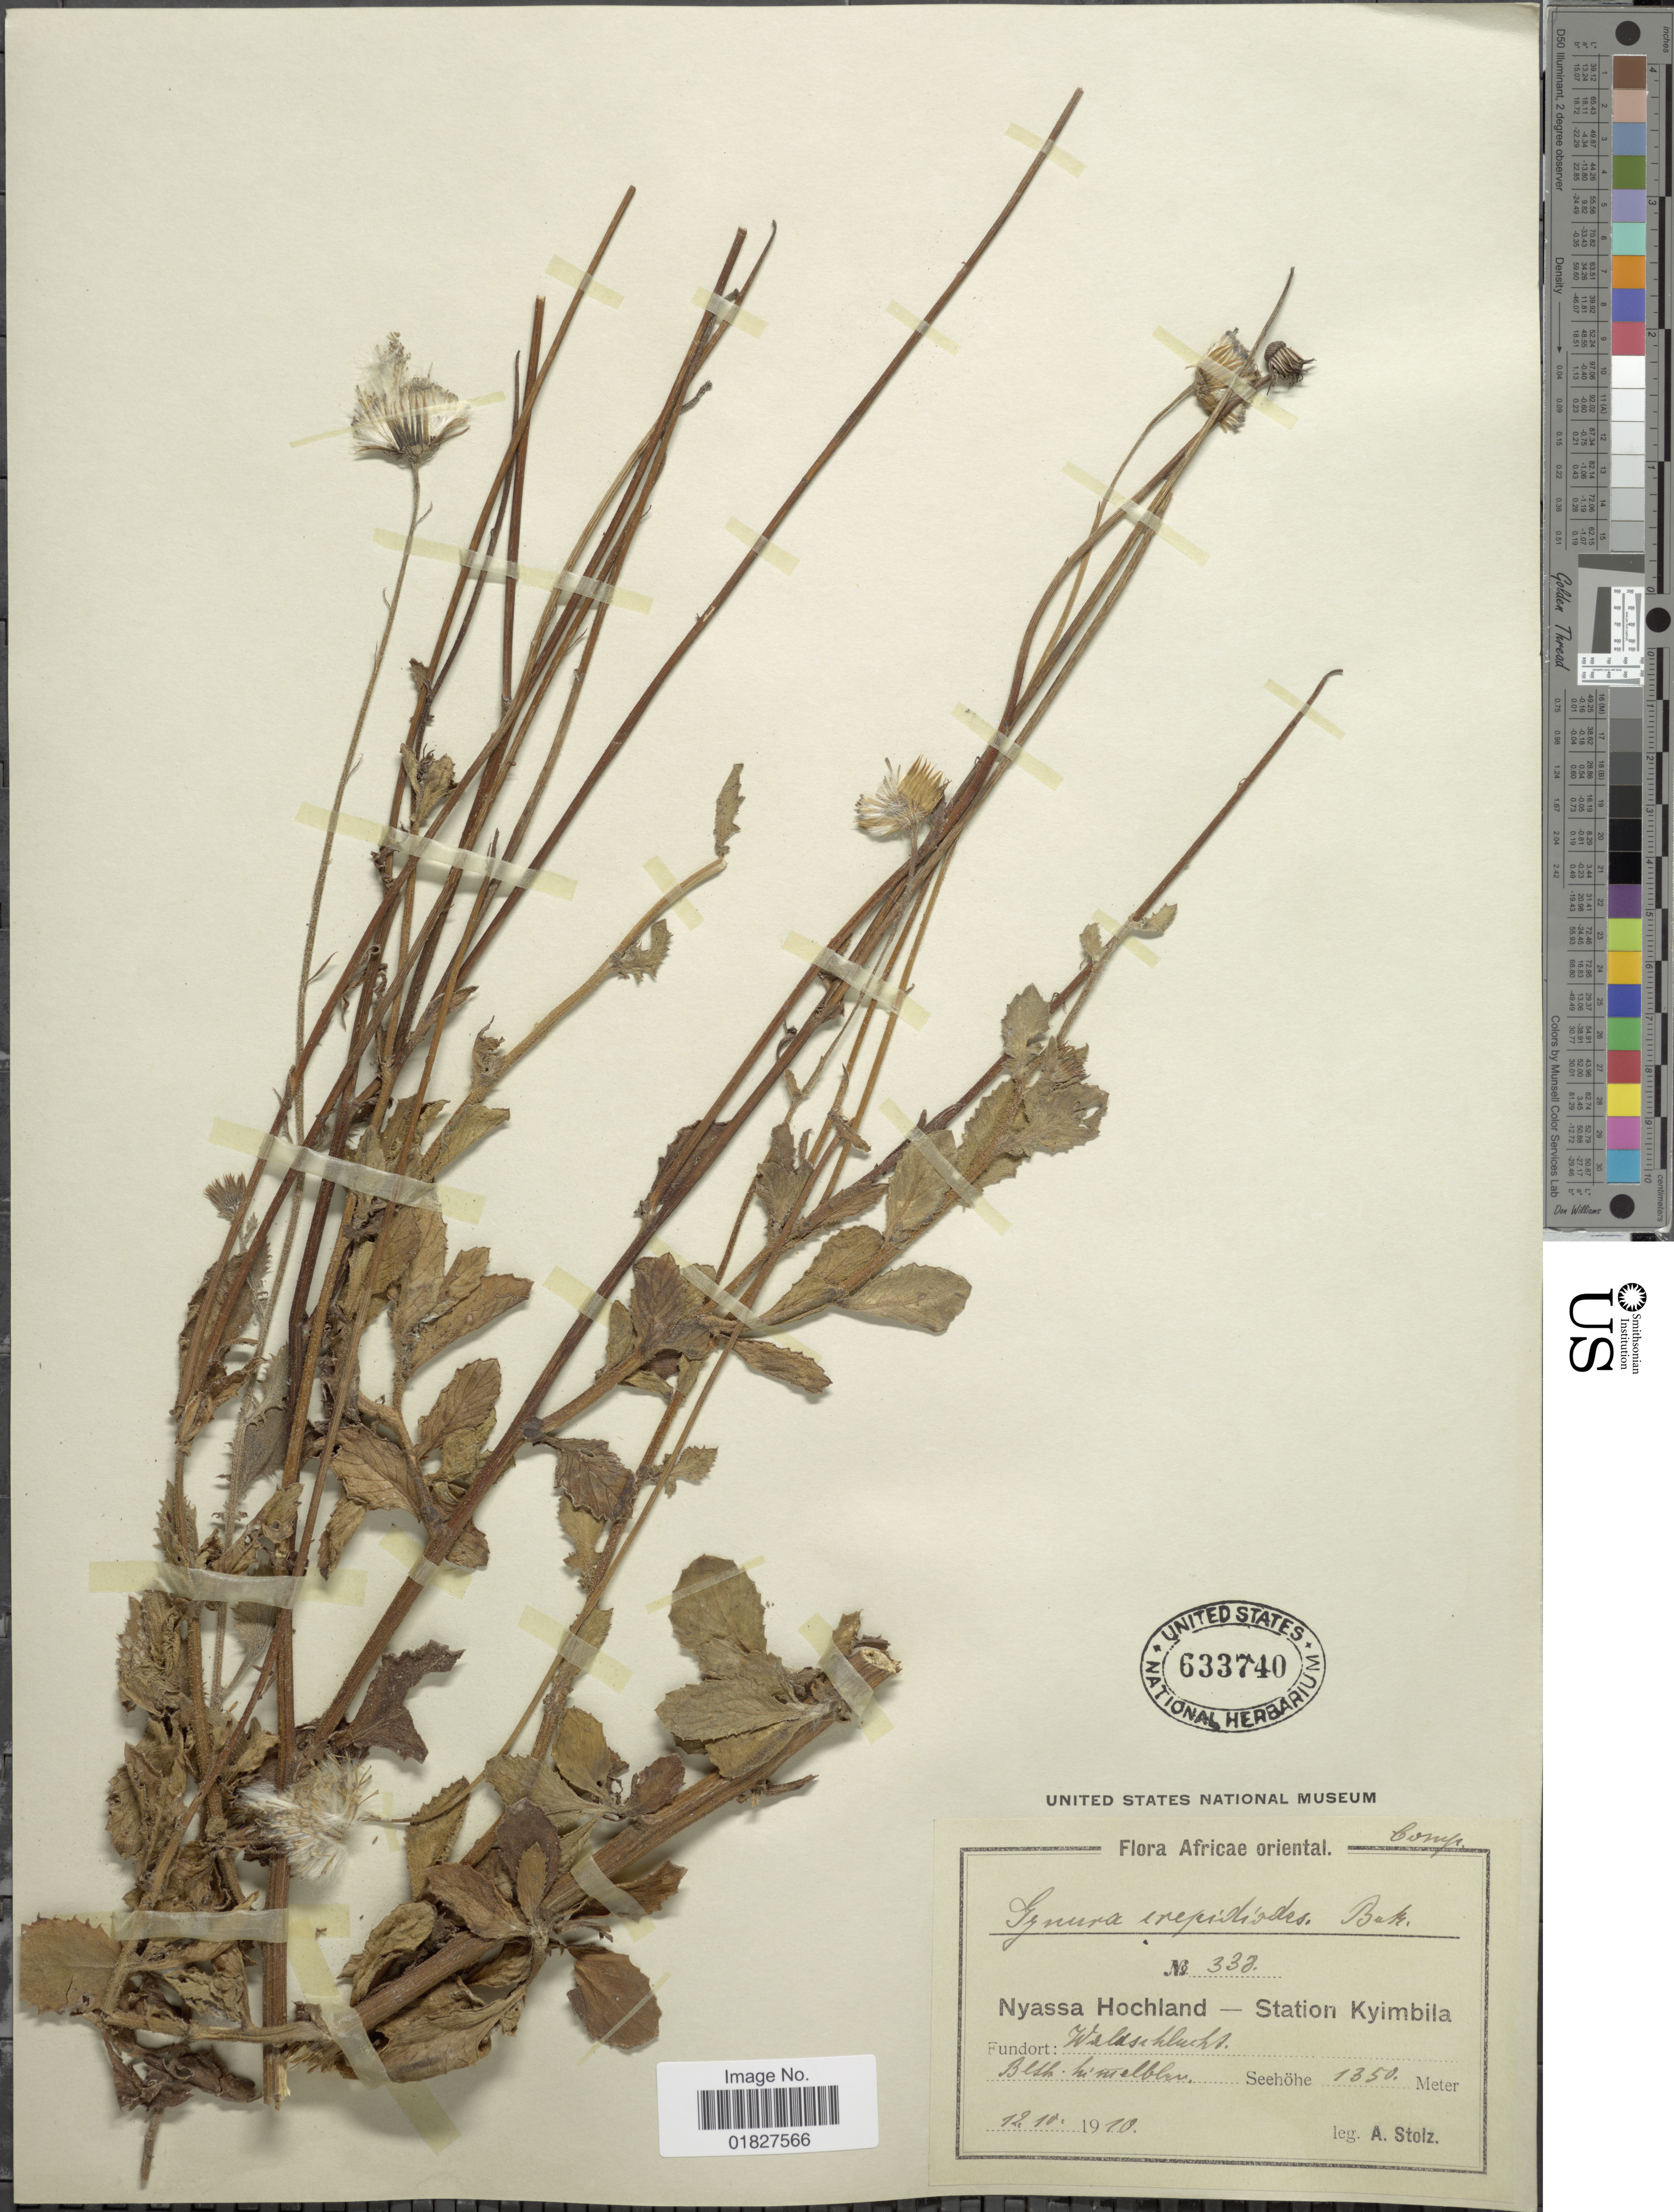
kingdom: Plantae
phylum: Tracheophyta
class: Magnoliopsida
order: Asterales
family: Asteraceae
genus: Crassocephalum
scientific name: Crassocephalum crepidioides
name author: (Benth.) S. Moore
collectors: A. Stolz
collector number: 338*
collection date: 1910-10-12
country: Tanzania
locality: Africae Oriental, Nyassa Hochland-Station Kyimbila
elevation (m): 1350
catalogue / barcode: US 633740